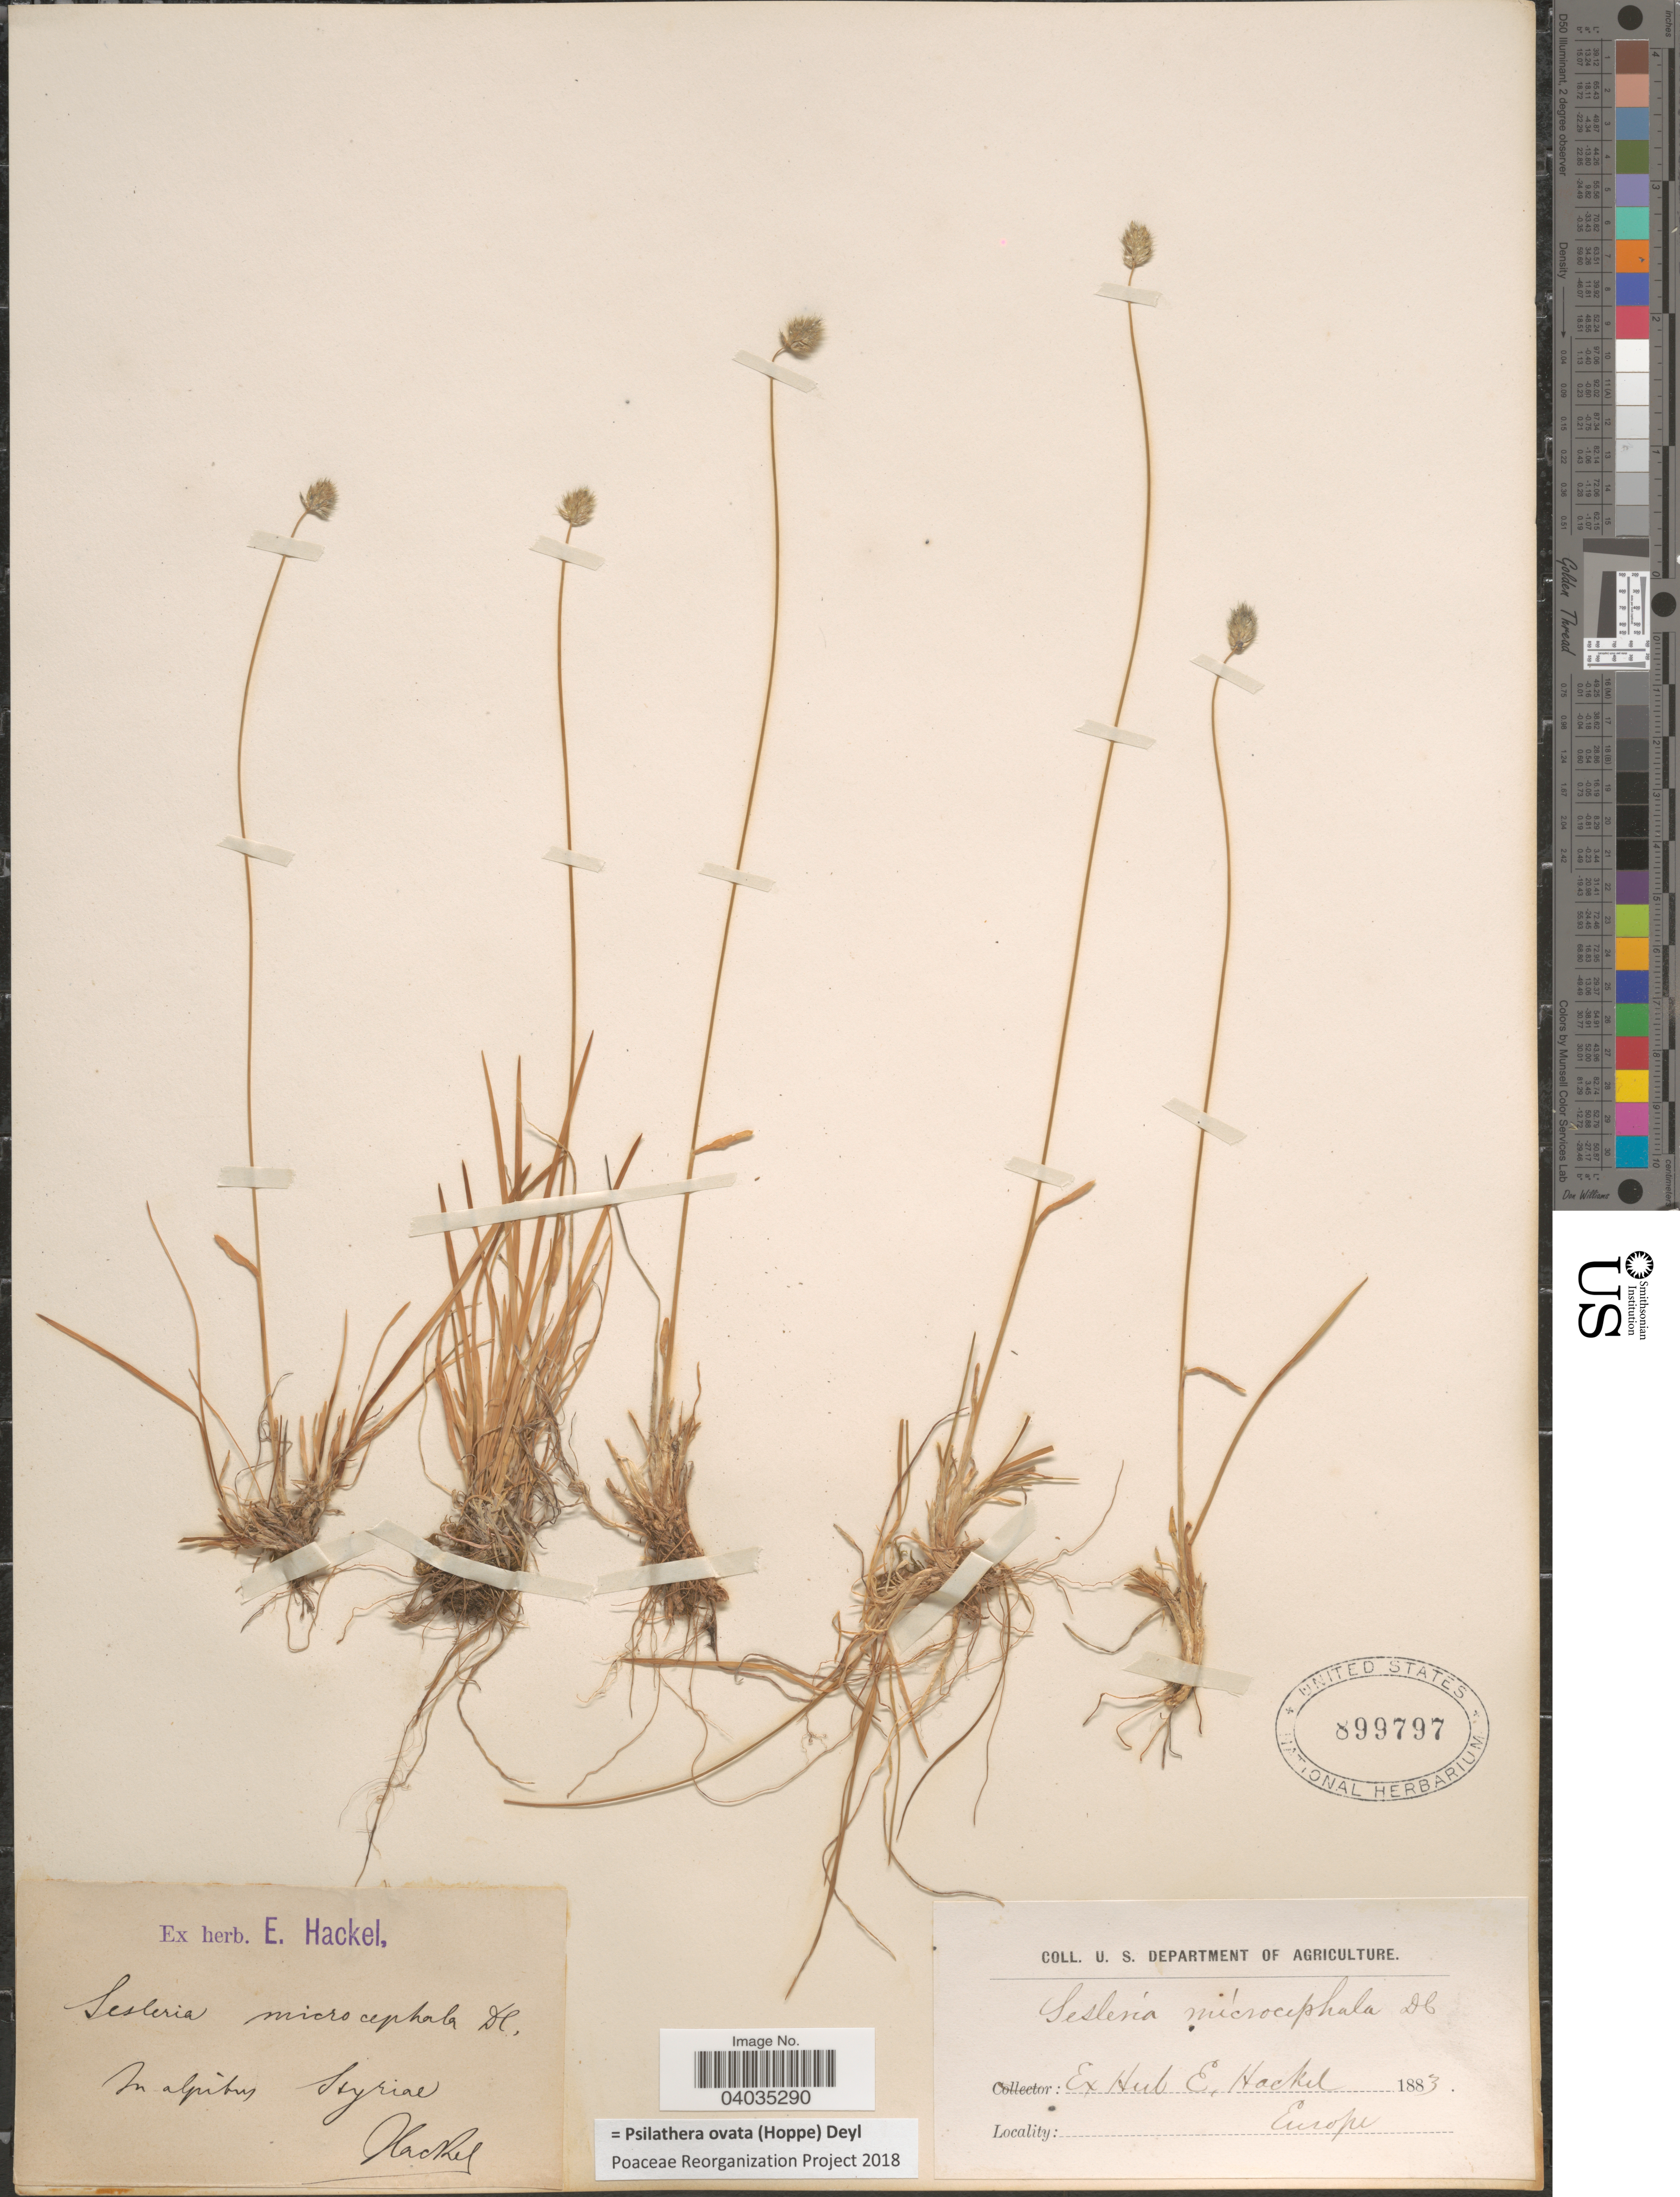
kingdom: Plantae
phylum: Tracheophyta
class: Liliopsida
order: Poales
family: Poaceae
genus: Psilathera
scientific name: Psilathera ovata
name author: (Hoppe) Deyl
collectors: E. Hackel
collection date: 1883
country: Austria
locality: In alpibus Styriae.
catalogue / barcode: US 899797